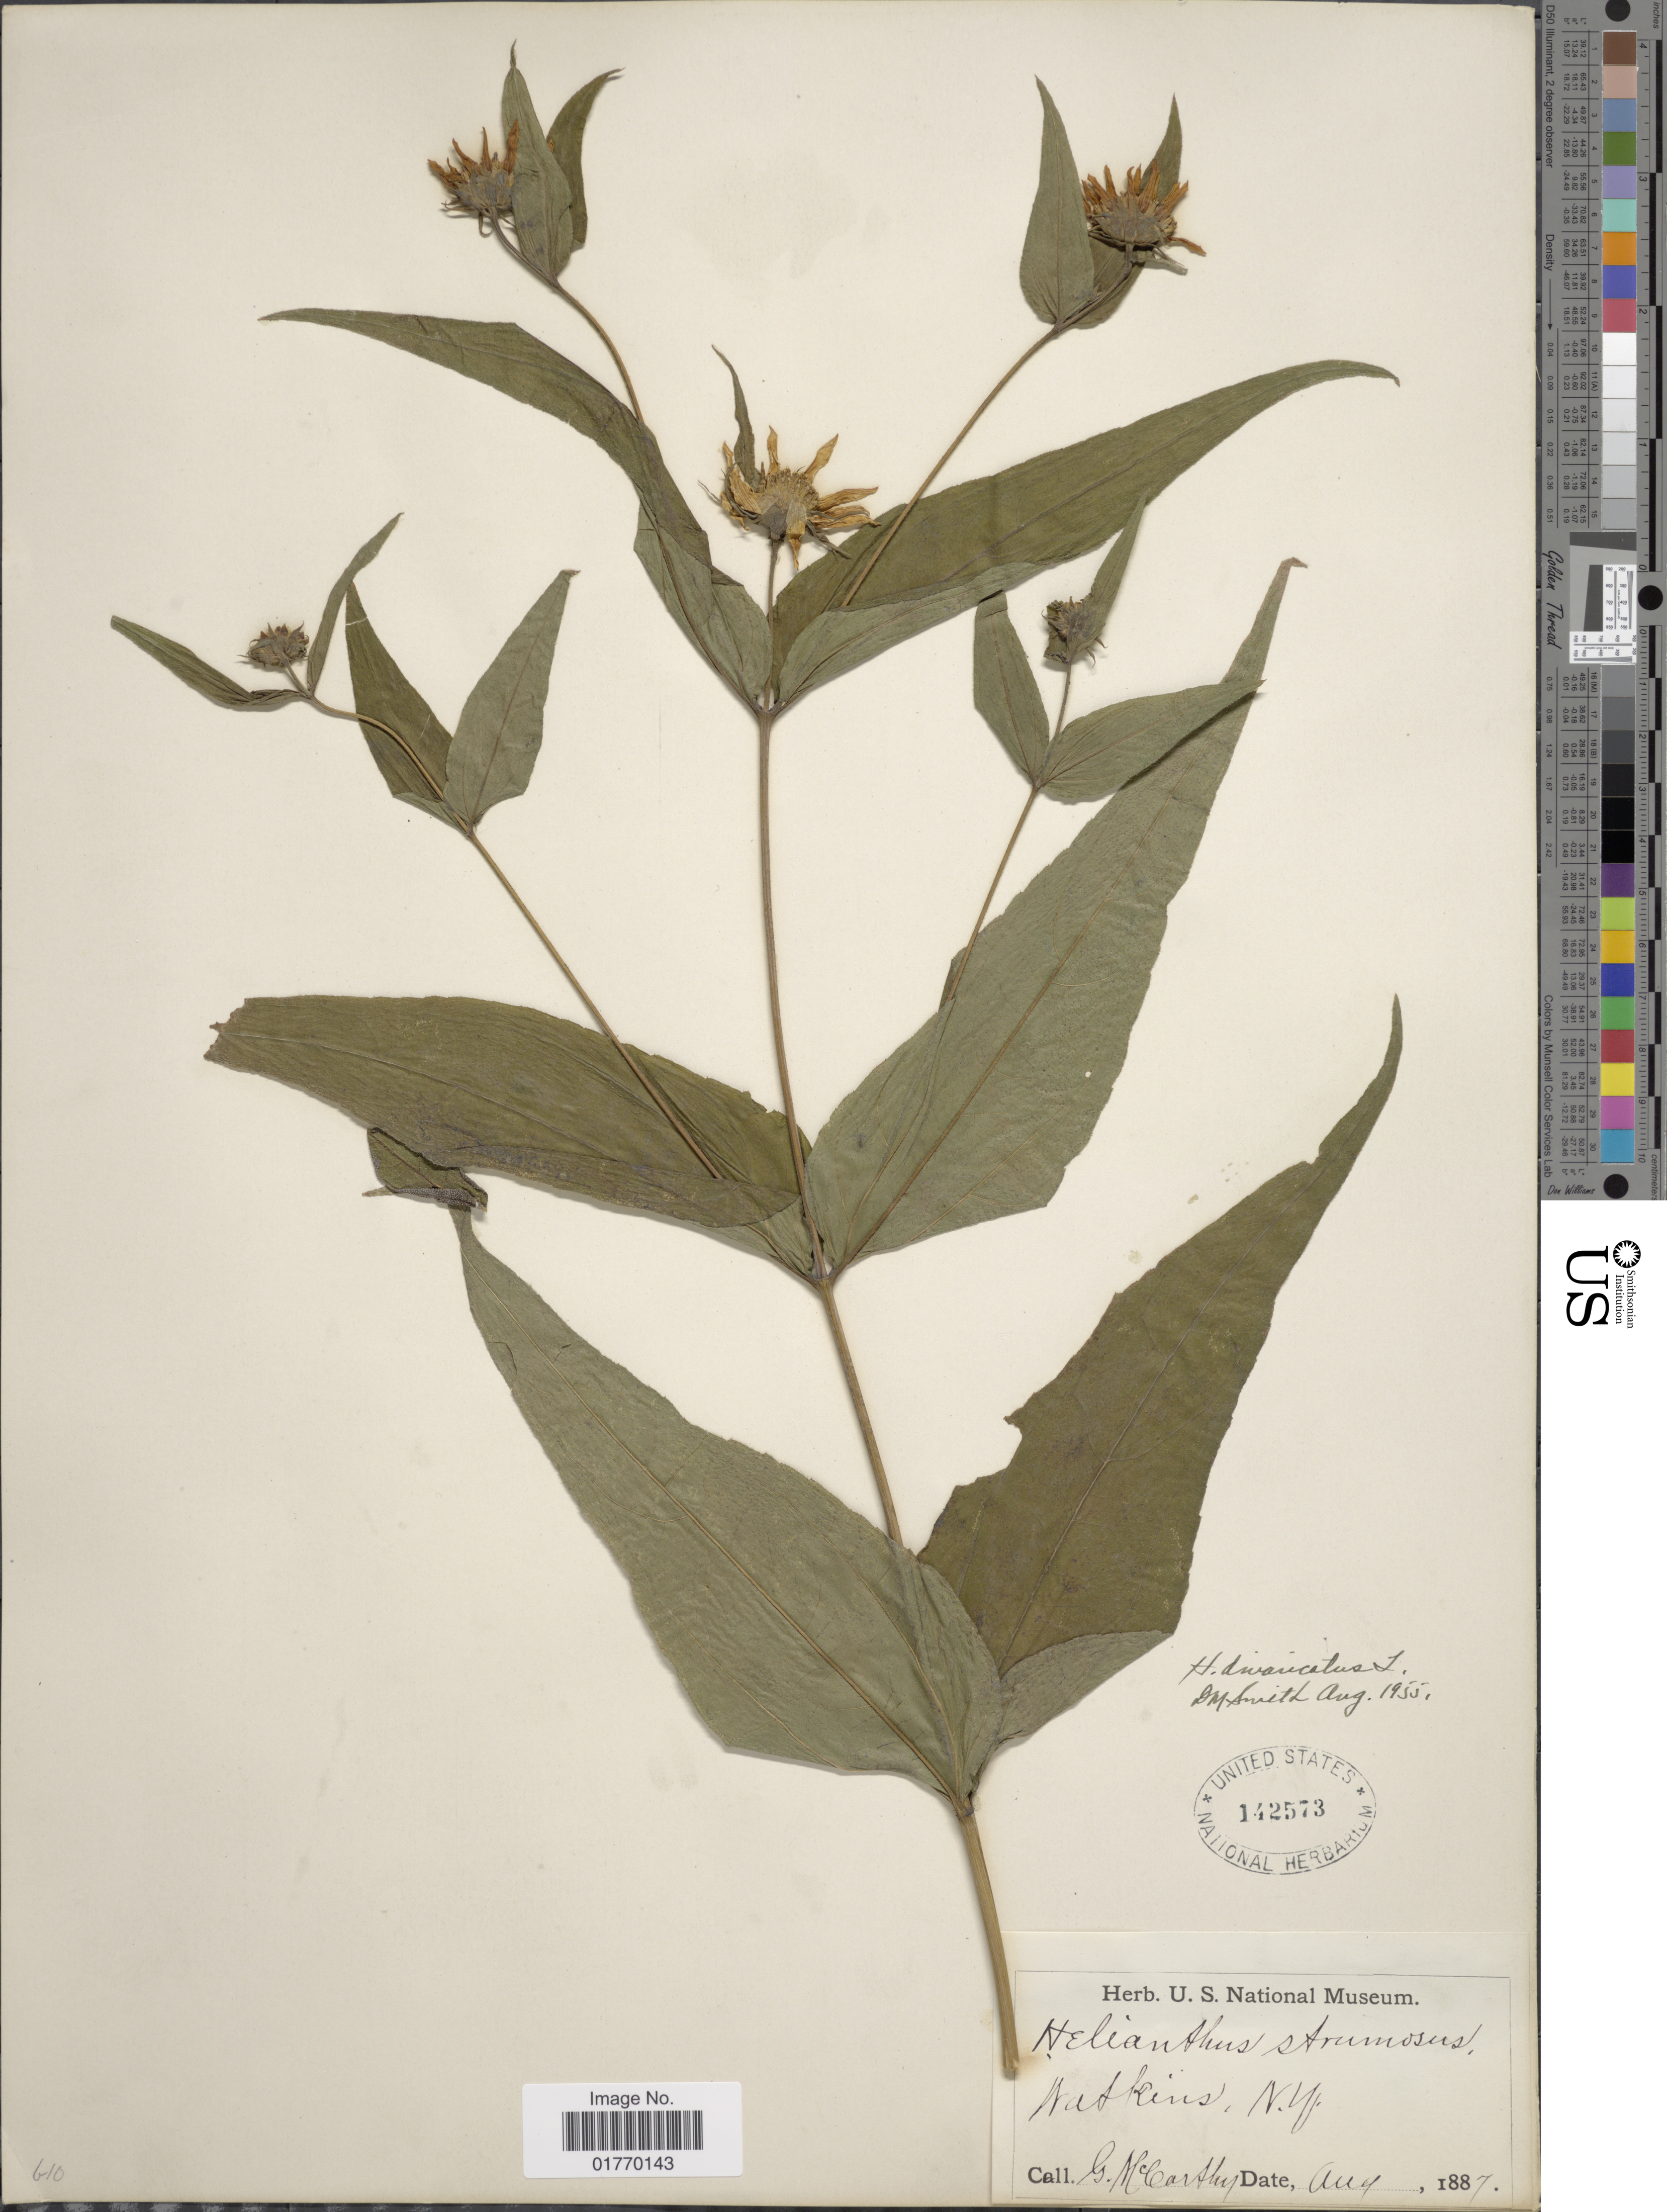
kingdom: Plantae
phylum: Tracheophyta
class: Magnoliopsida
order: Asterales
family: Asteraceae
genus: Helianthus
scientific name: Helianthus divaricatus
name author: L.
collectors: G. McCarthy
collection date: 1887-08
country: United States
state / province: New York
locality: Watkins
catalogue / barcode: US 142573